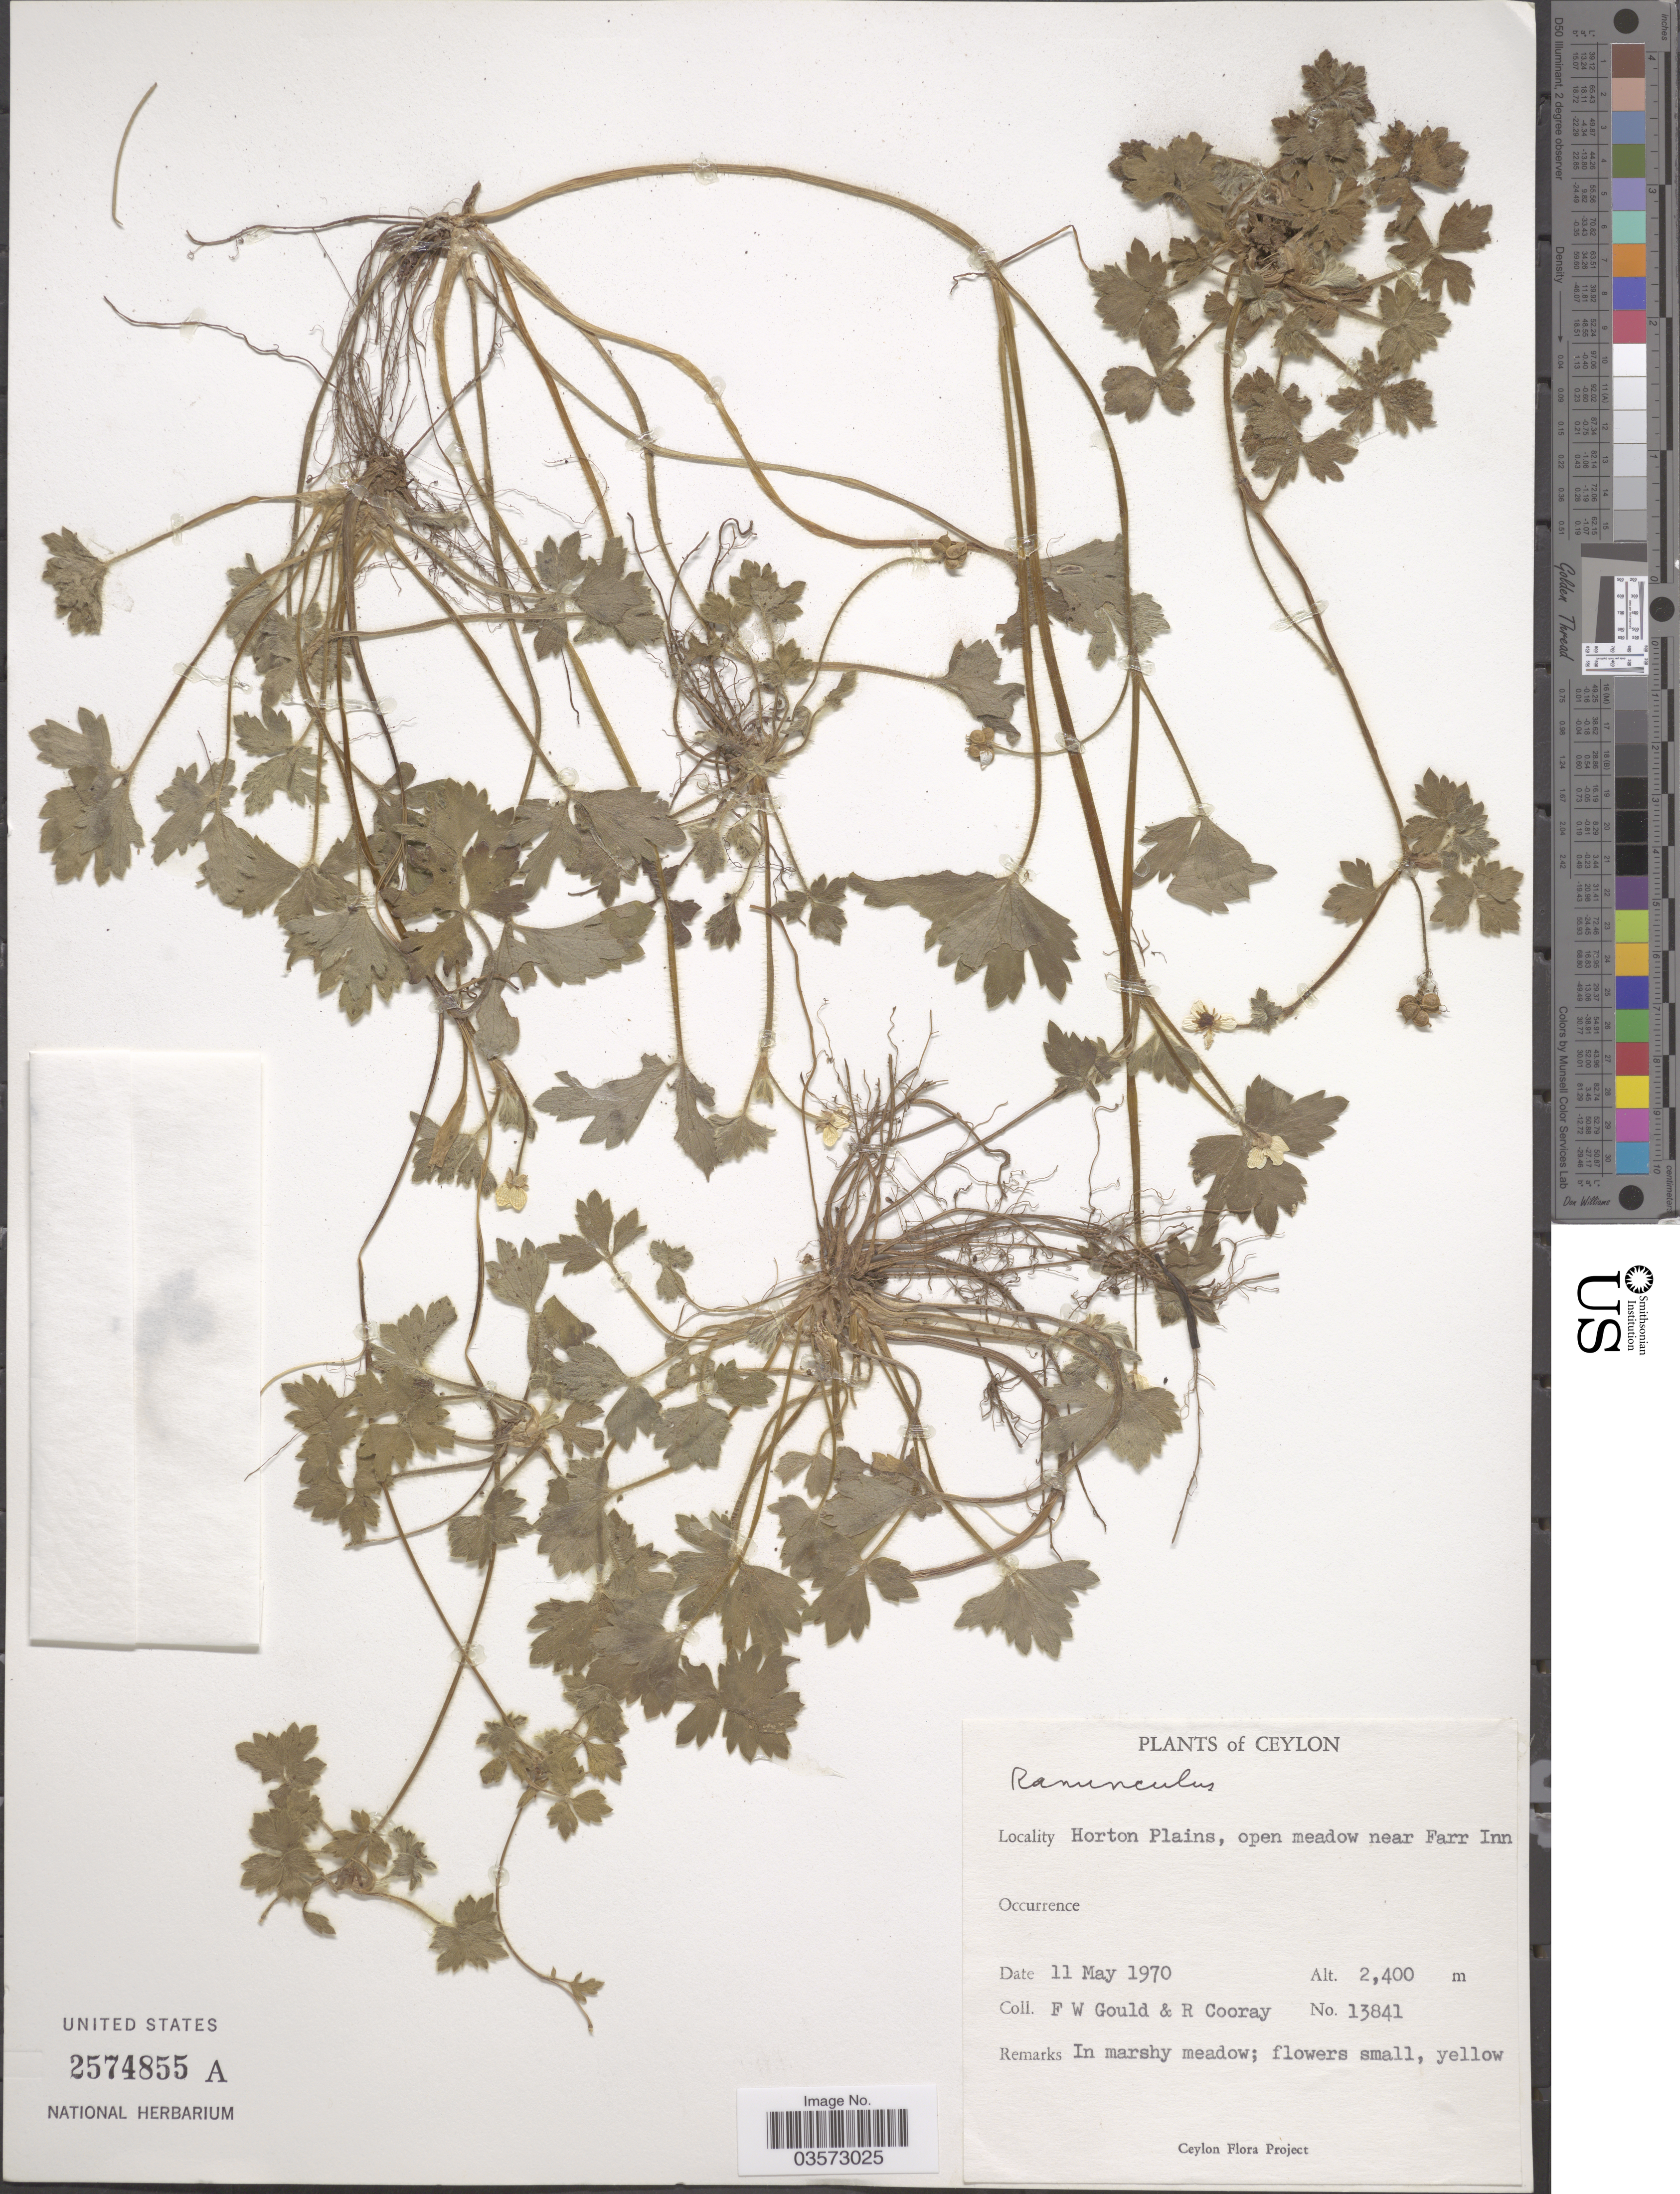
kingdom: Plantae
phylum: Tracheophyta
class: Magnoliopsida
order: Ranunculales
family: Ranunculaceae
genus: Ranunculus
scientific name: Ranunculus sp.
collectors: F. W. Gould & R. Cooray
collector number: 13841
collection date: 1970-05-11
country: Sri Lanka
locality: Ceylon. Horton Plains, open meadow near Farr Inn.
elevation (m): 2400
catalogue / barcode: US 2574855A